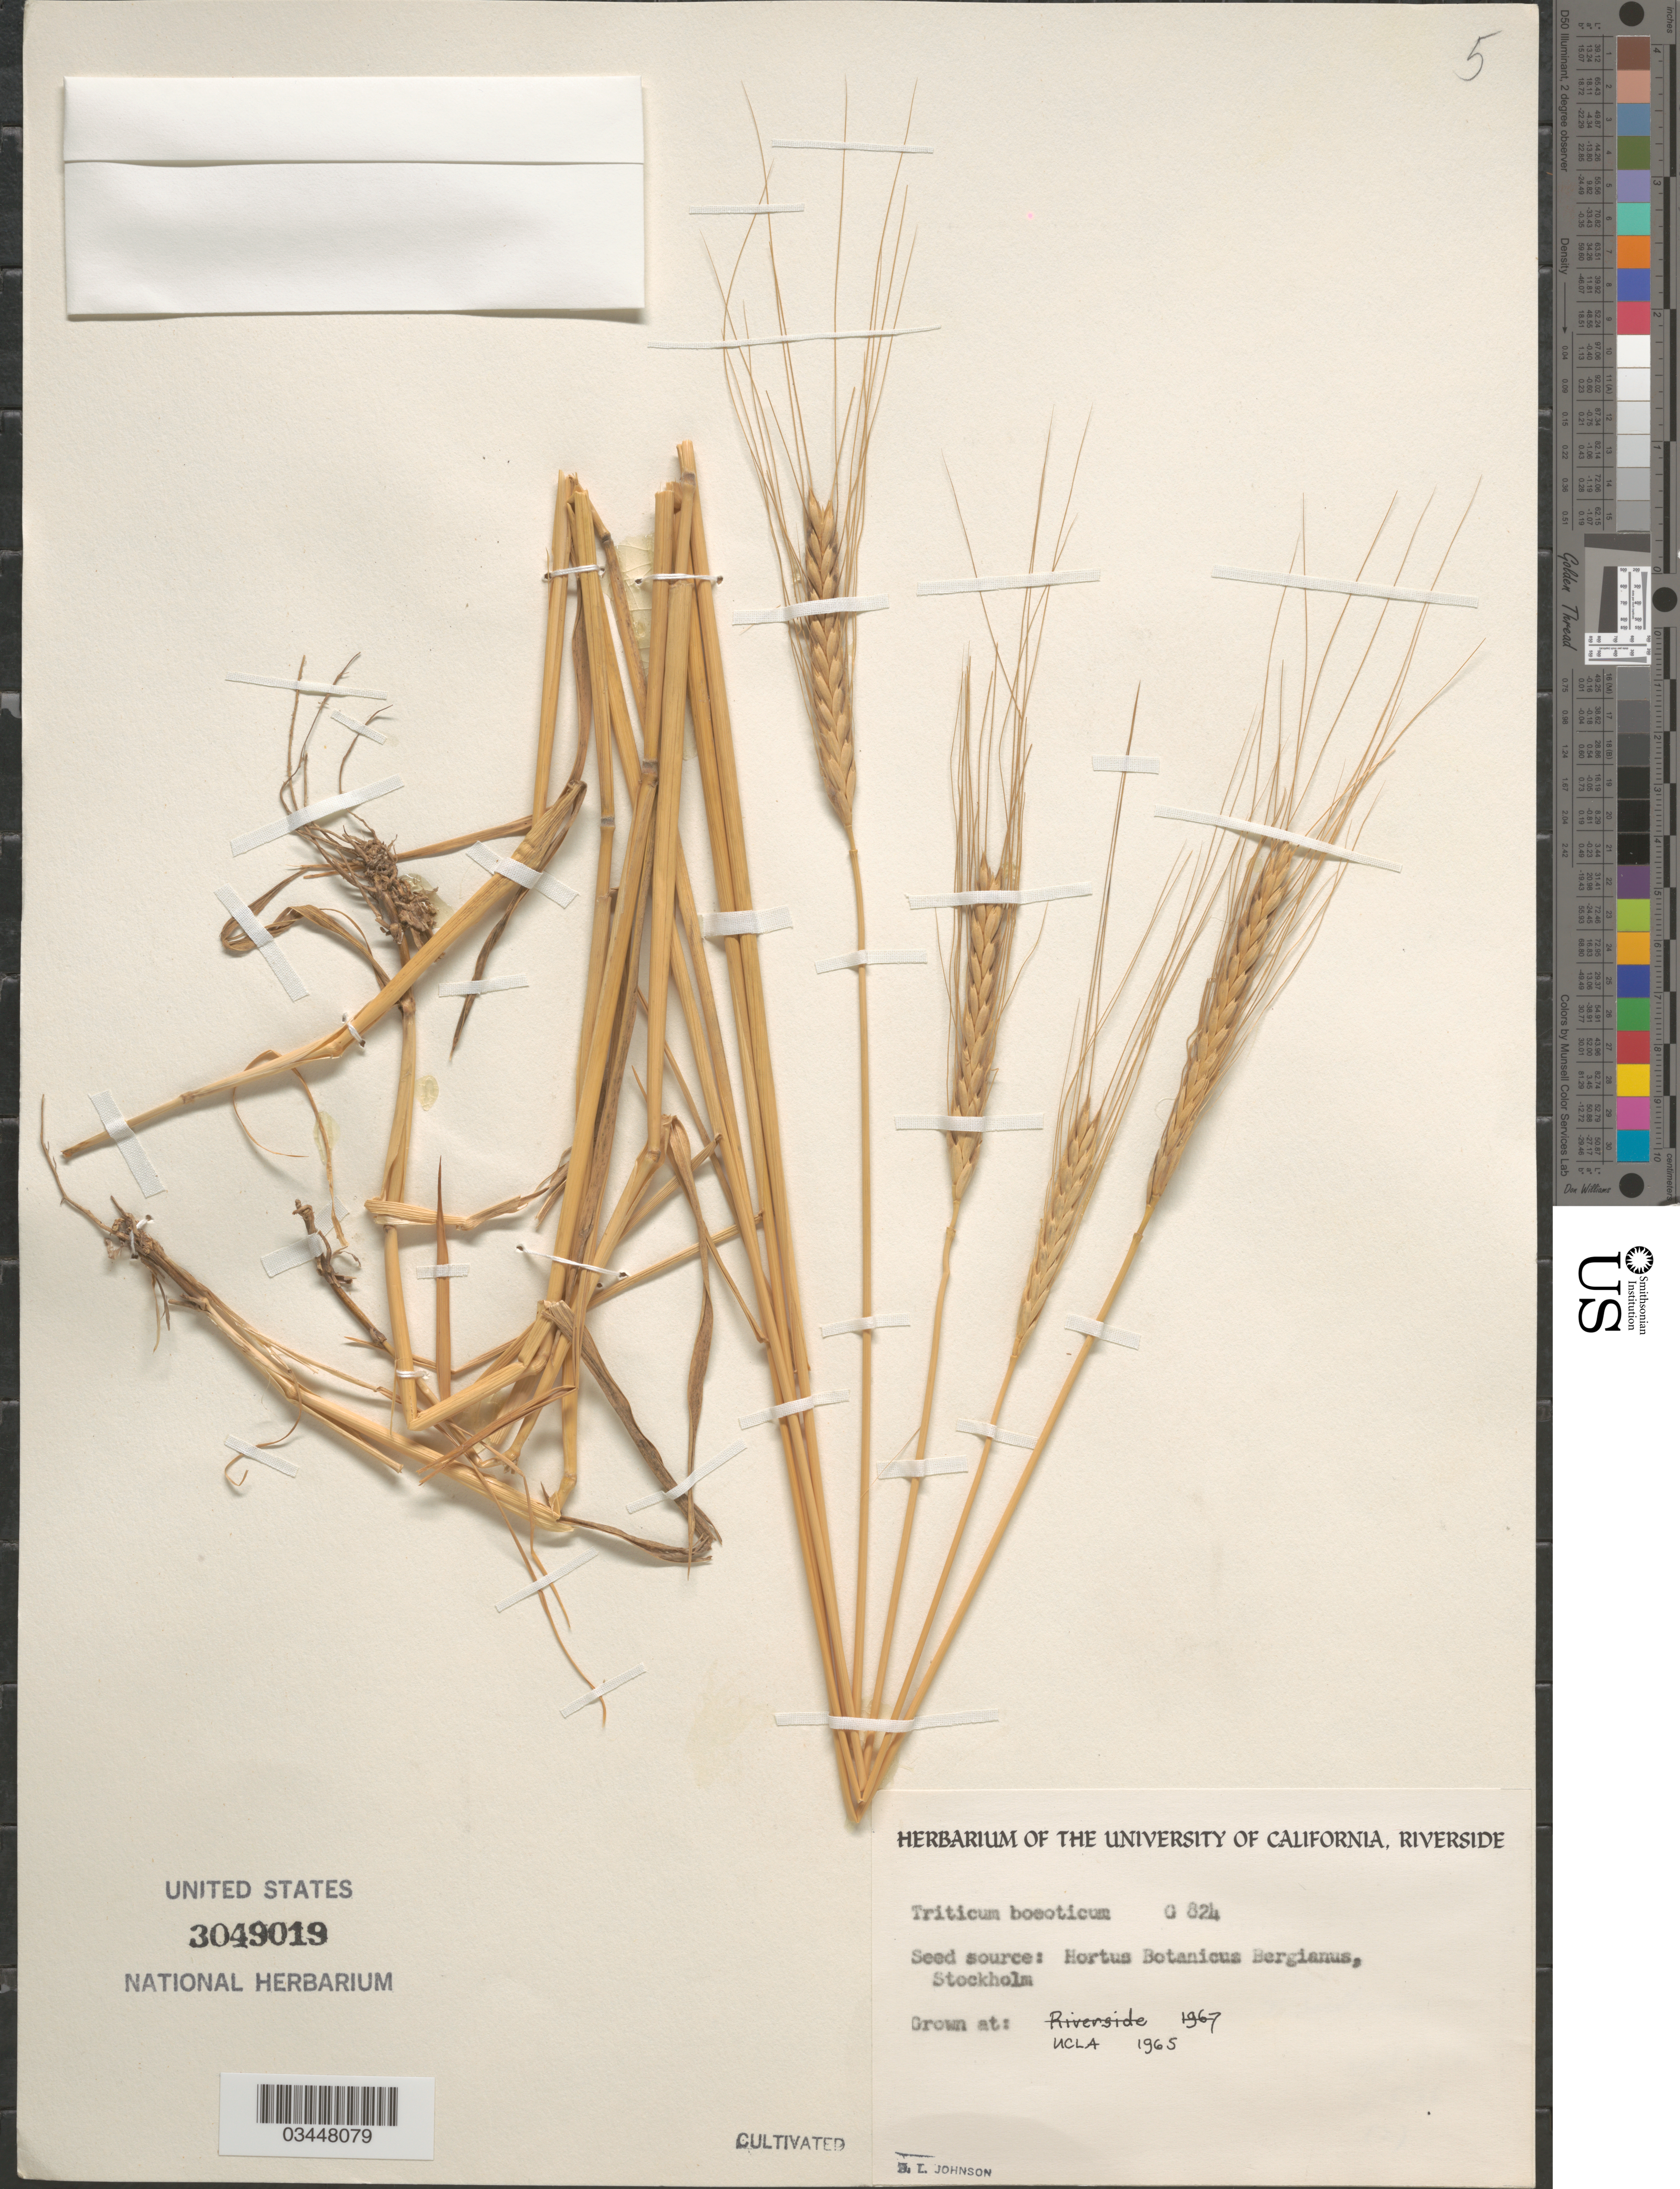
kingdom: Plantae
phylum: Tracheophyta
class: Liliopsida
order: Poales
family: Poaceae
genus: Triticum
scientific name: Triticum boeoticum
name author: Boiss.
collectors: B. Johnson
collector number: G824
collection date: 1965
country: United States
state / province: California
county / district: Los Angeles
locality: UCLA.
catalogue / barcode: US 3049019